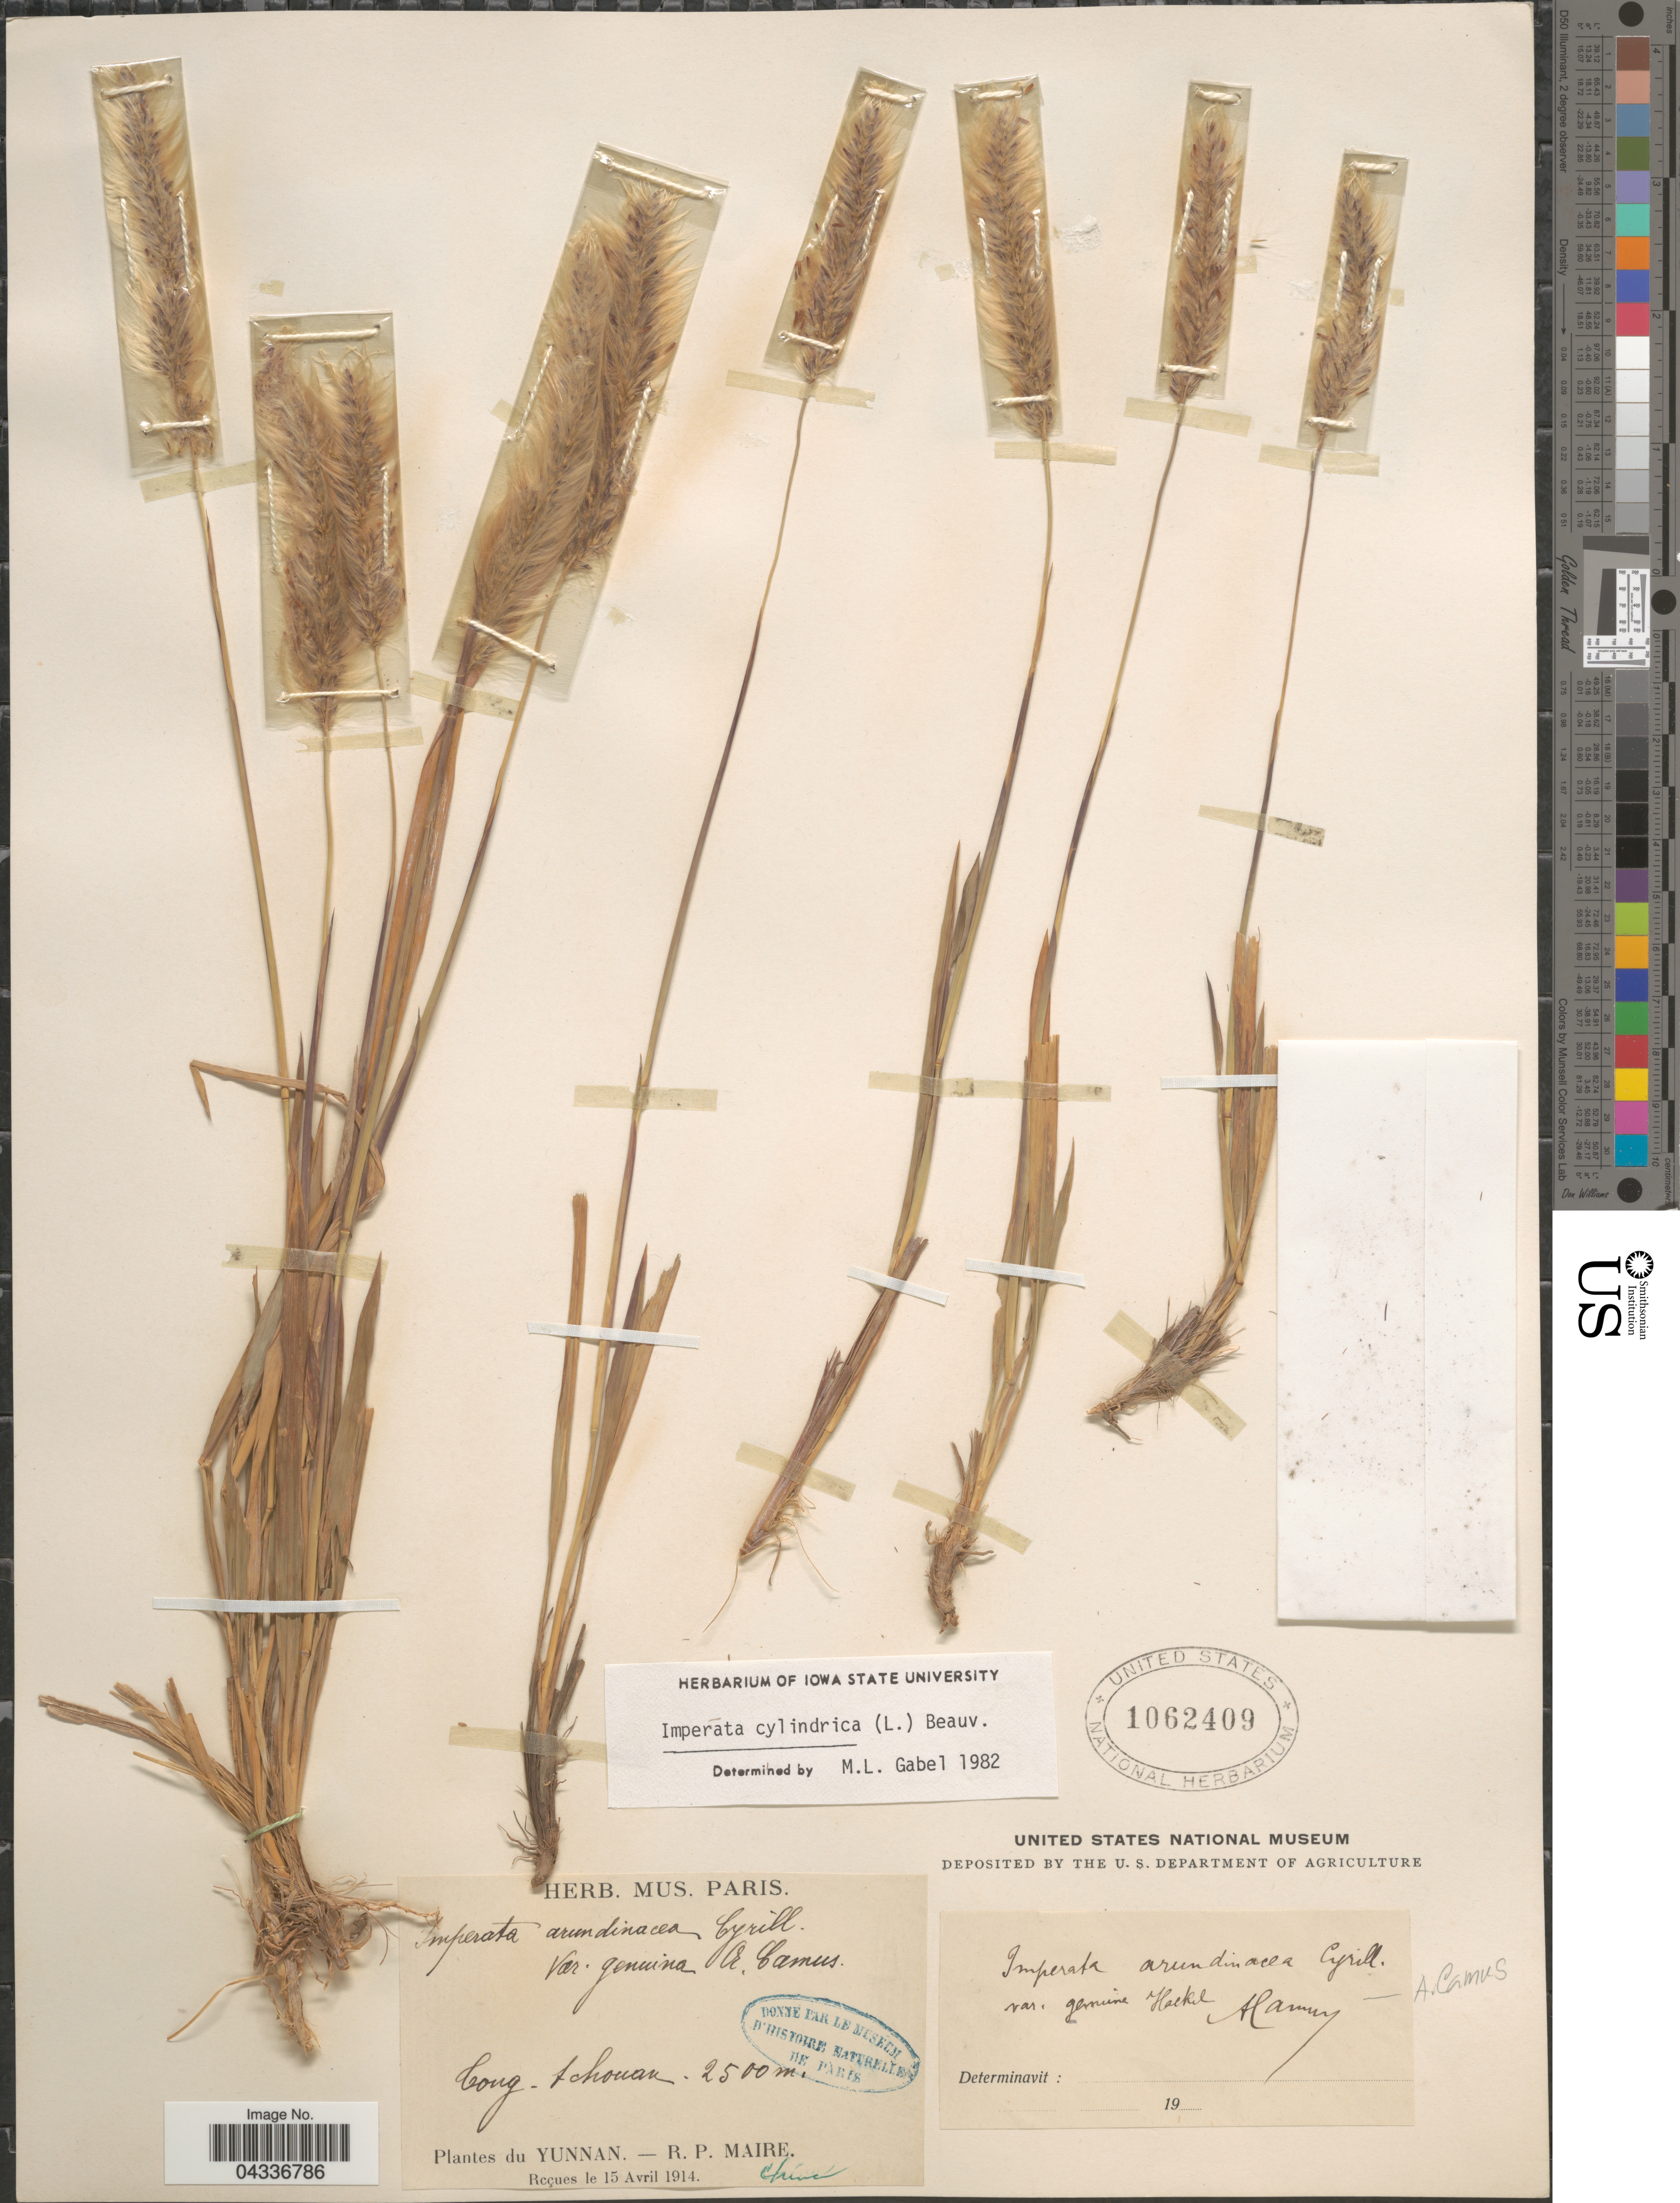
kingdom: Plantae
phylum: Tracheophyta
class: Liliopsida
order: Poales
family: Poaceae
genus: Imperata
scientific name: Imperata cylindrica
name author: (L.) P. Beauv.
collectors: R.-P. Maire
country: China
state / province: Yunnan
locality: Tong-tchouan.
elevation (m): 2500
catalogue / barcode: US 1062409